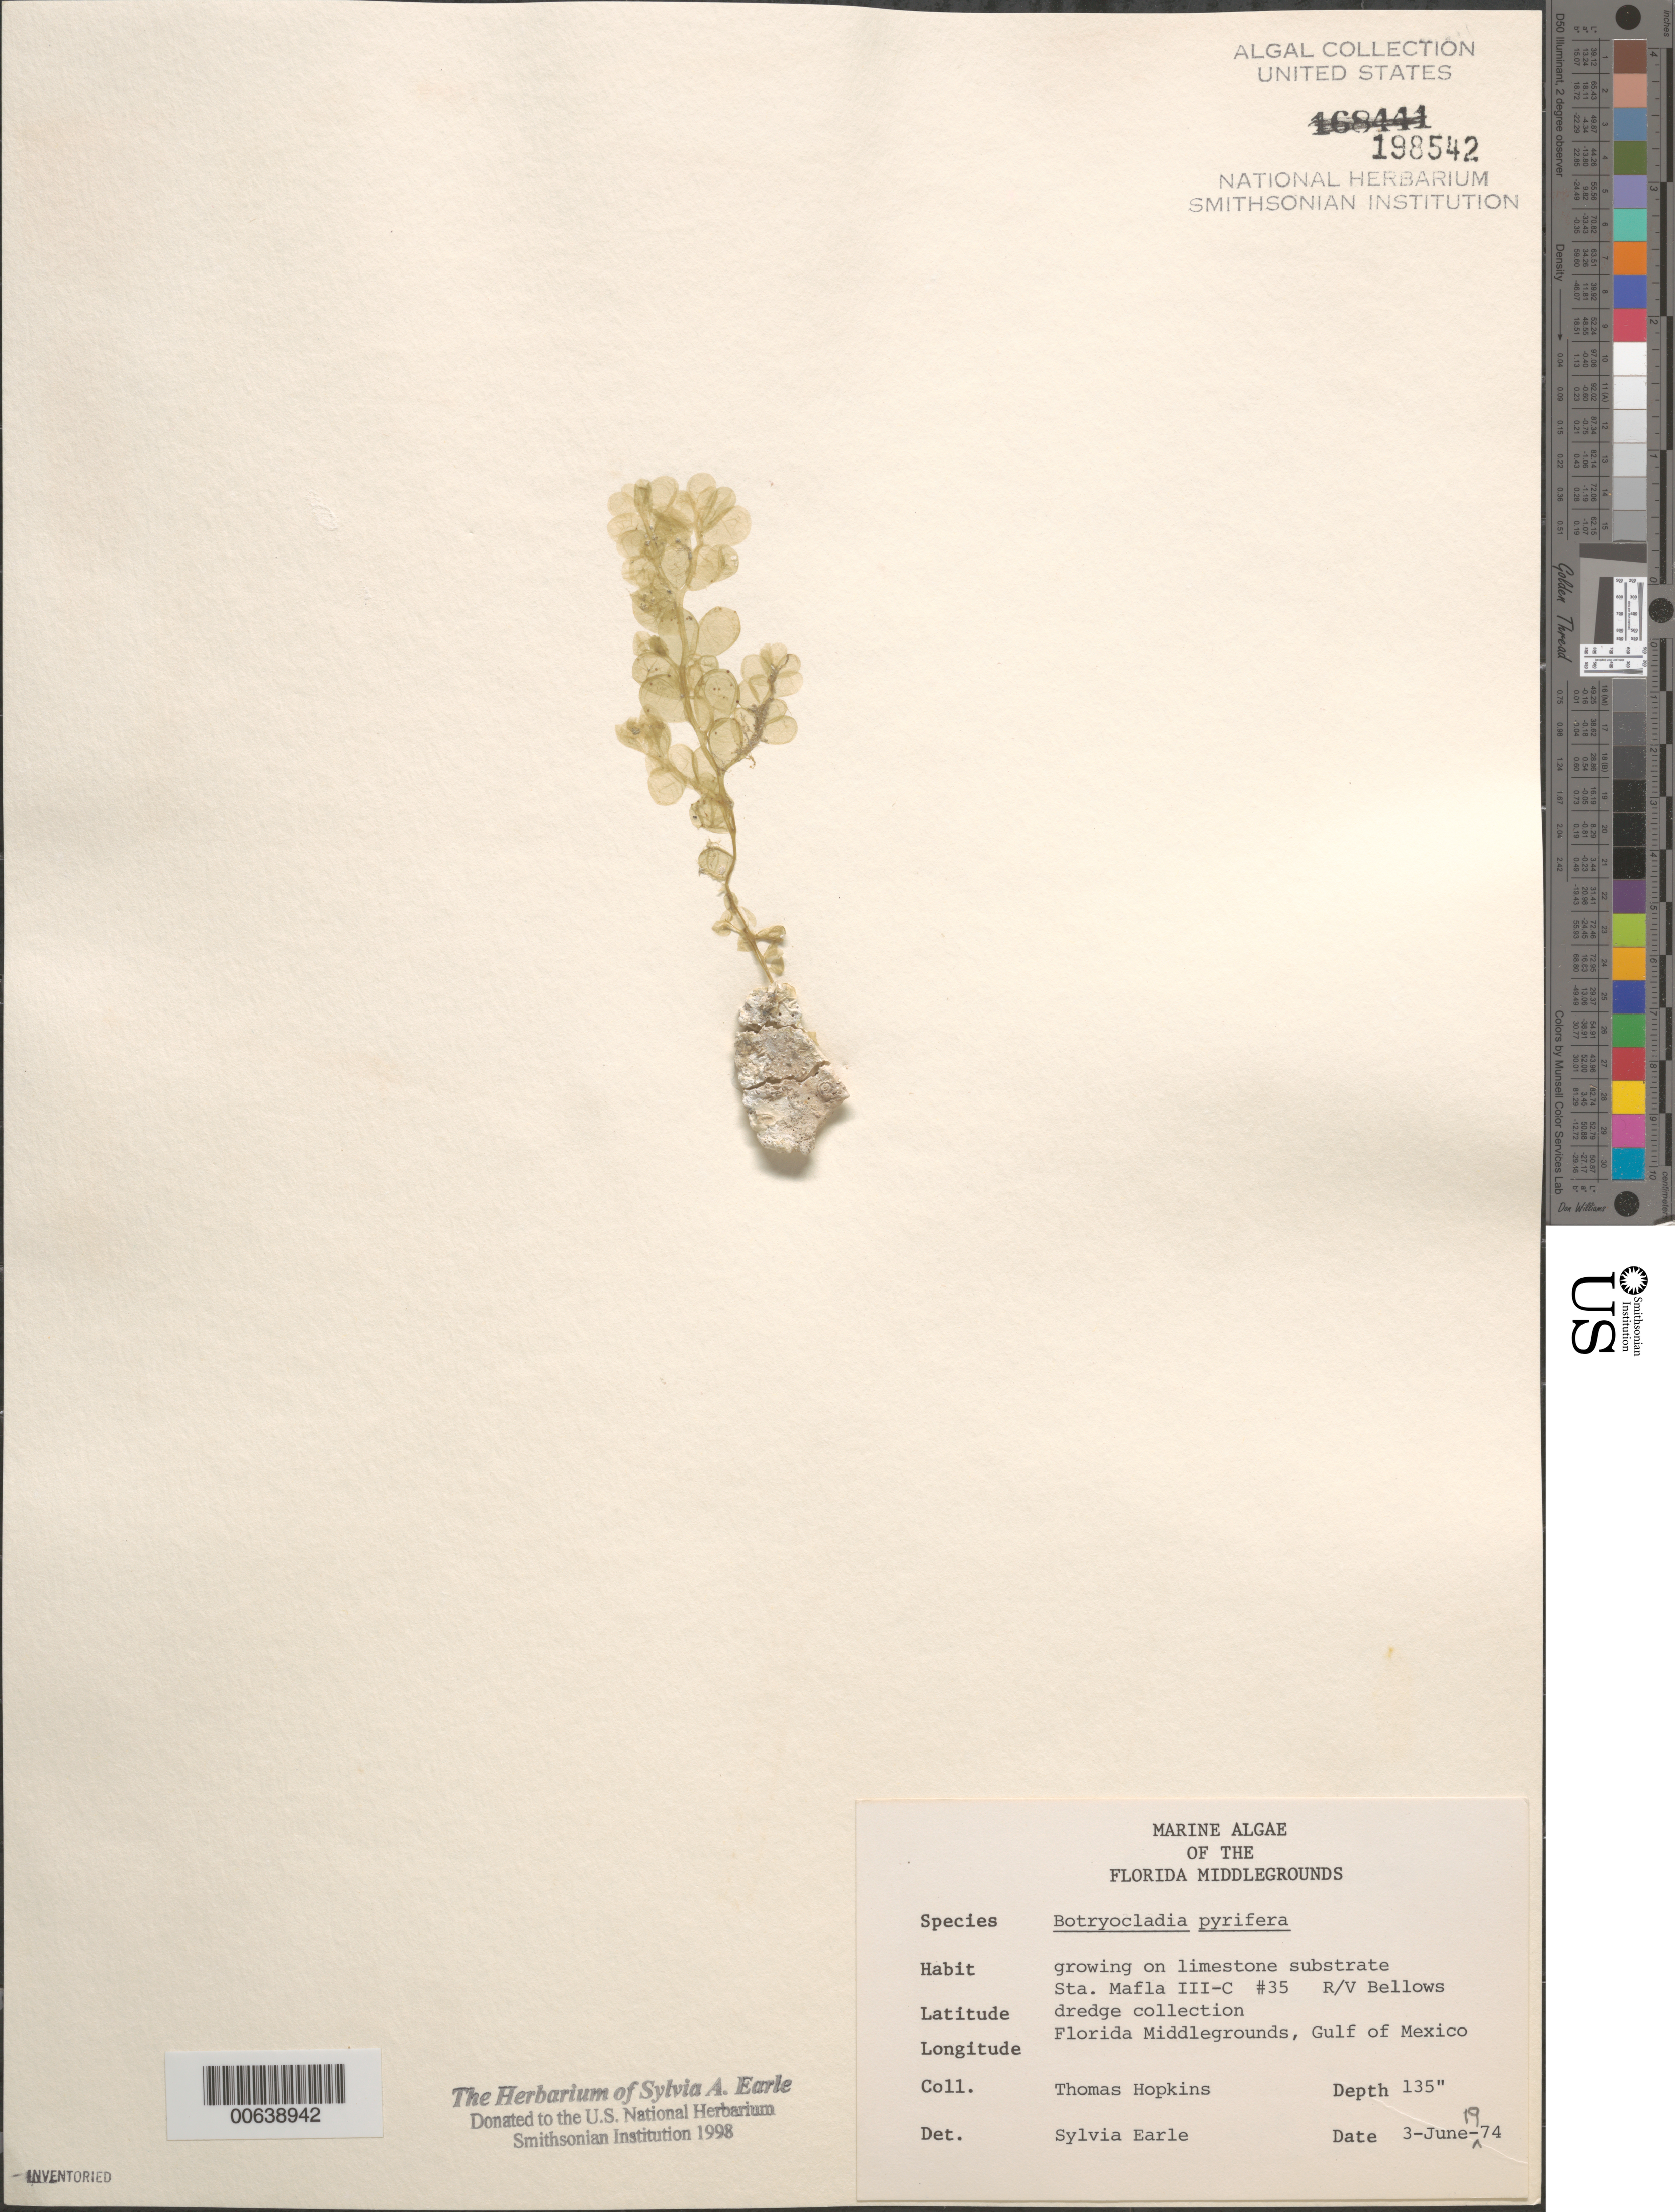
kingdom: Plantae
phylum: Rhodophyta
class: Florideophyceae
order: Rhodymeniales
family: Rhodymeniaceae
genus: Botryocladia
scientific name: Botryocladia pyrifera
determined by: Earle, S. A.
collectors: T. Hopkins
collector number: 35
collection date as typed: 03 Jun 1974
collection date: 1974-06-03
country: United States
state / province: Florida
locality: Florida Middle Grounds, Gulf of Mexico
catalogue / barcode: US 198542